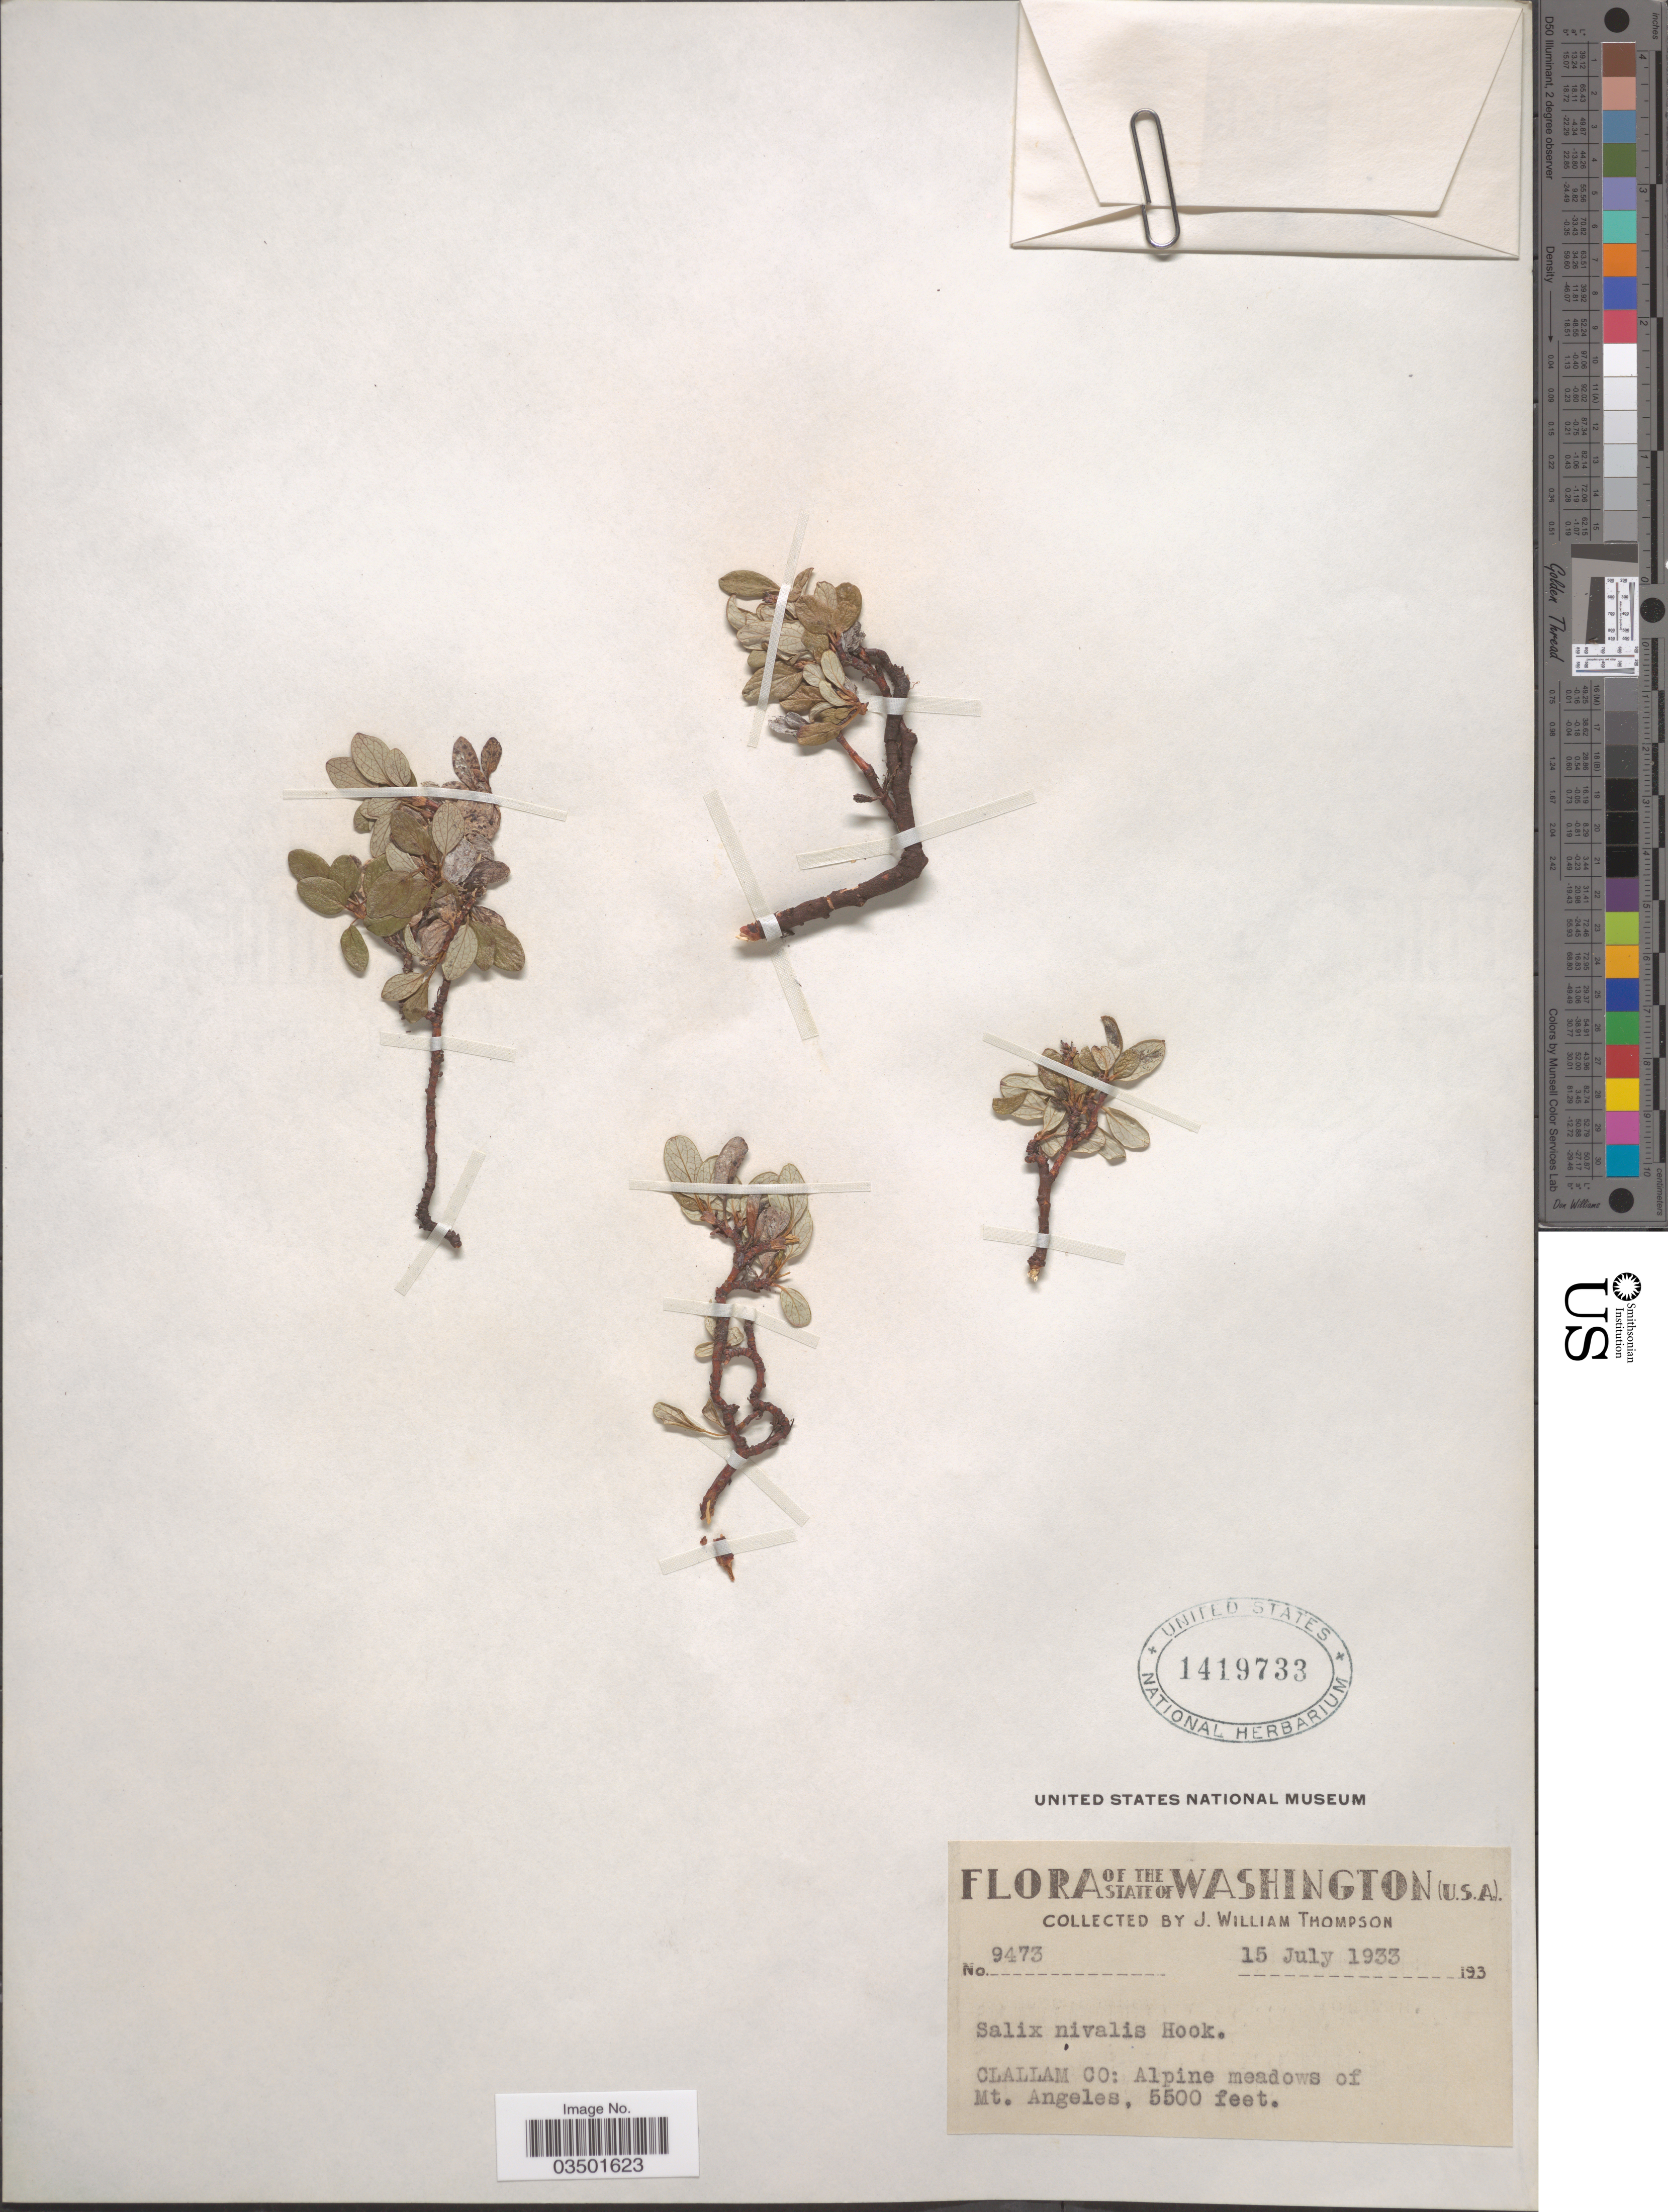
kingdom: Plantae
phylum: Tracheophyta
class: Magnoliopsida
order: Malpighiales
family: Salicaceae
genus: Salix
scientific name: Salix nivalis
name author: Hook.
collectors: J. W. Thompson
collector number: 9473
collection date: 1933-07-15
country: United States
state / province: Washington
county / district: Clallam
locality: Clallam Co: Alpine meadows of Mt. Angeles.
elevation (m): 1676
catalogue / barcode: US 1419733